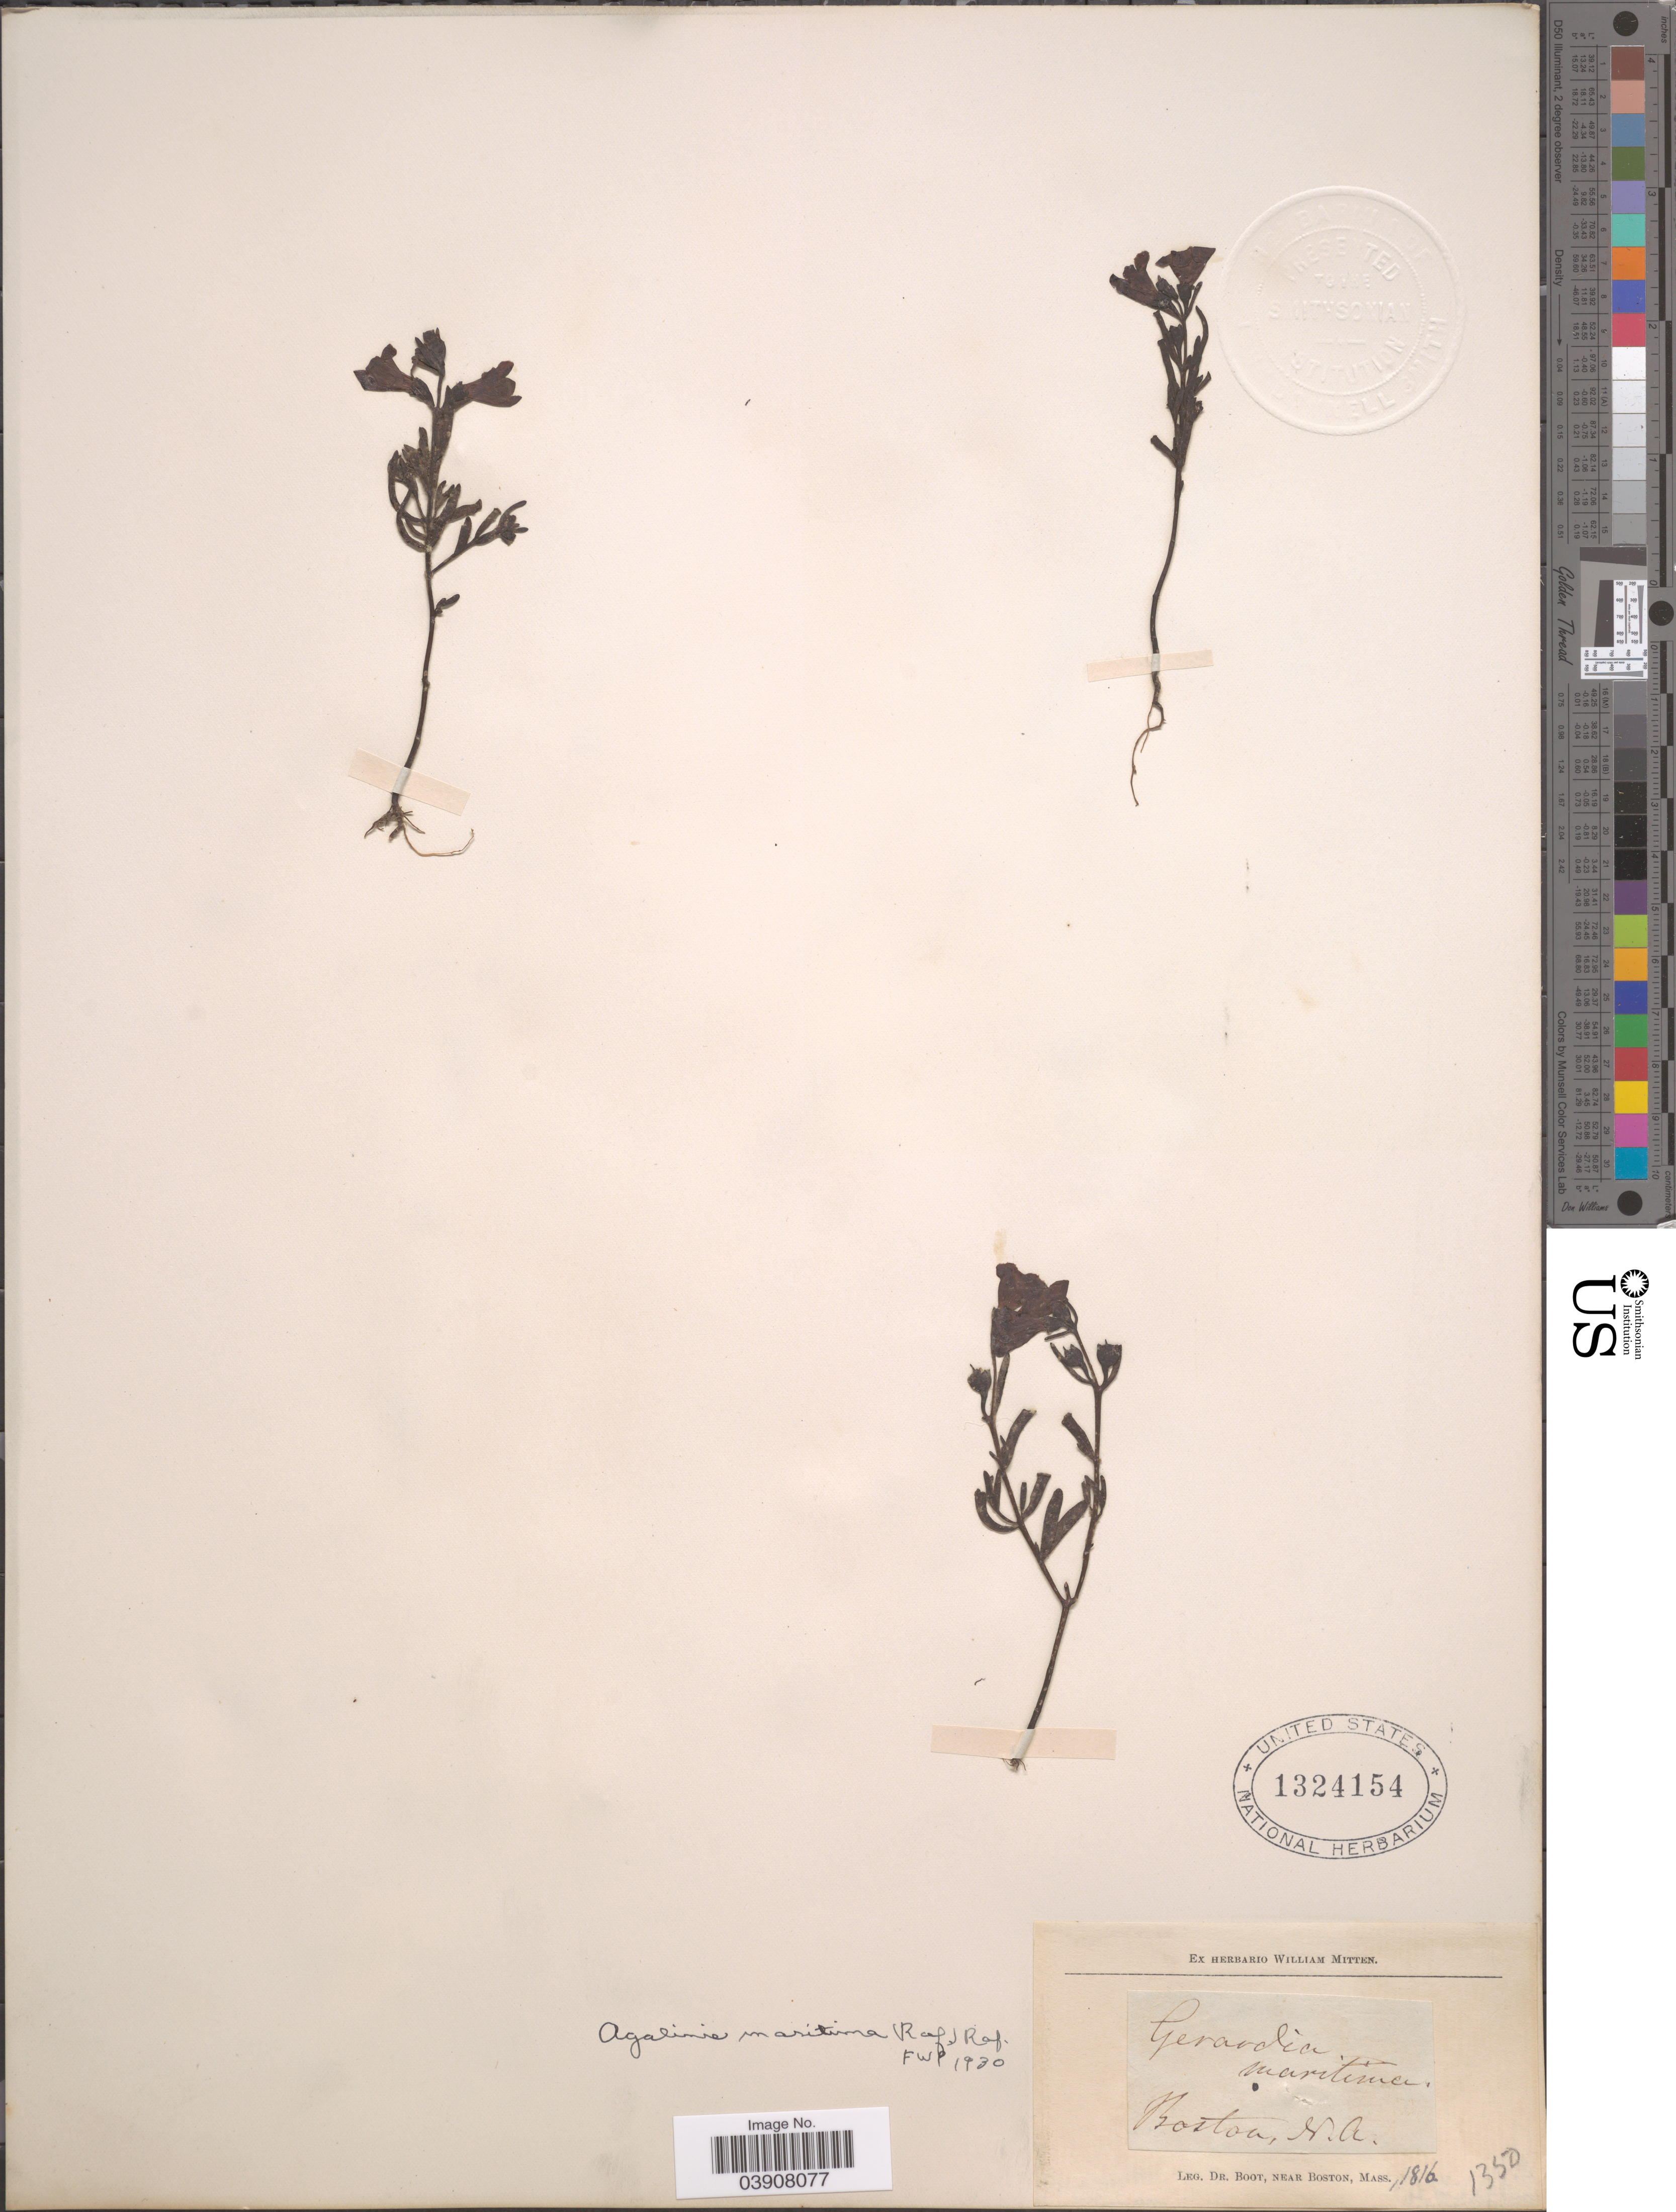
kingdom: Plantae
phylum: Tracheophyta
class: Magnoliopsida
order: Lamiales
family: Orobanchaceae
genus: Agalinis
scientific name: Agalinis maritima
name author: (Raf.) Raf.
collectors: Boot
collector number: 1350?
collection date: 1816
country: United States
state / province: Massachusetts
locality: Boston.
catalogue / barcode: US 1324154